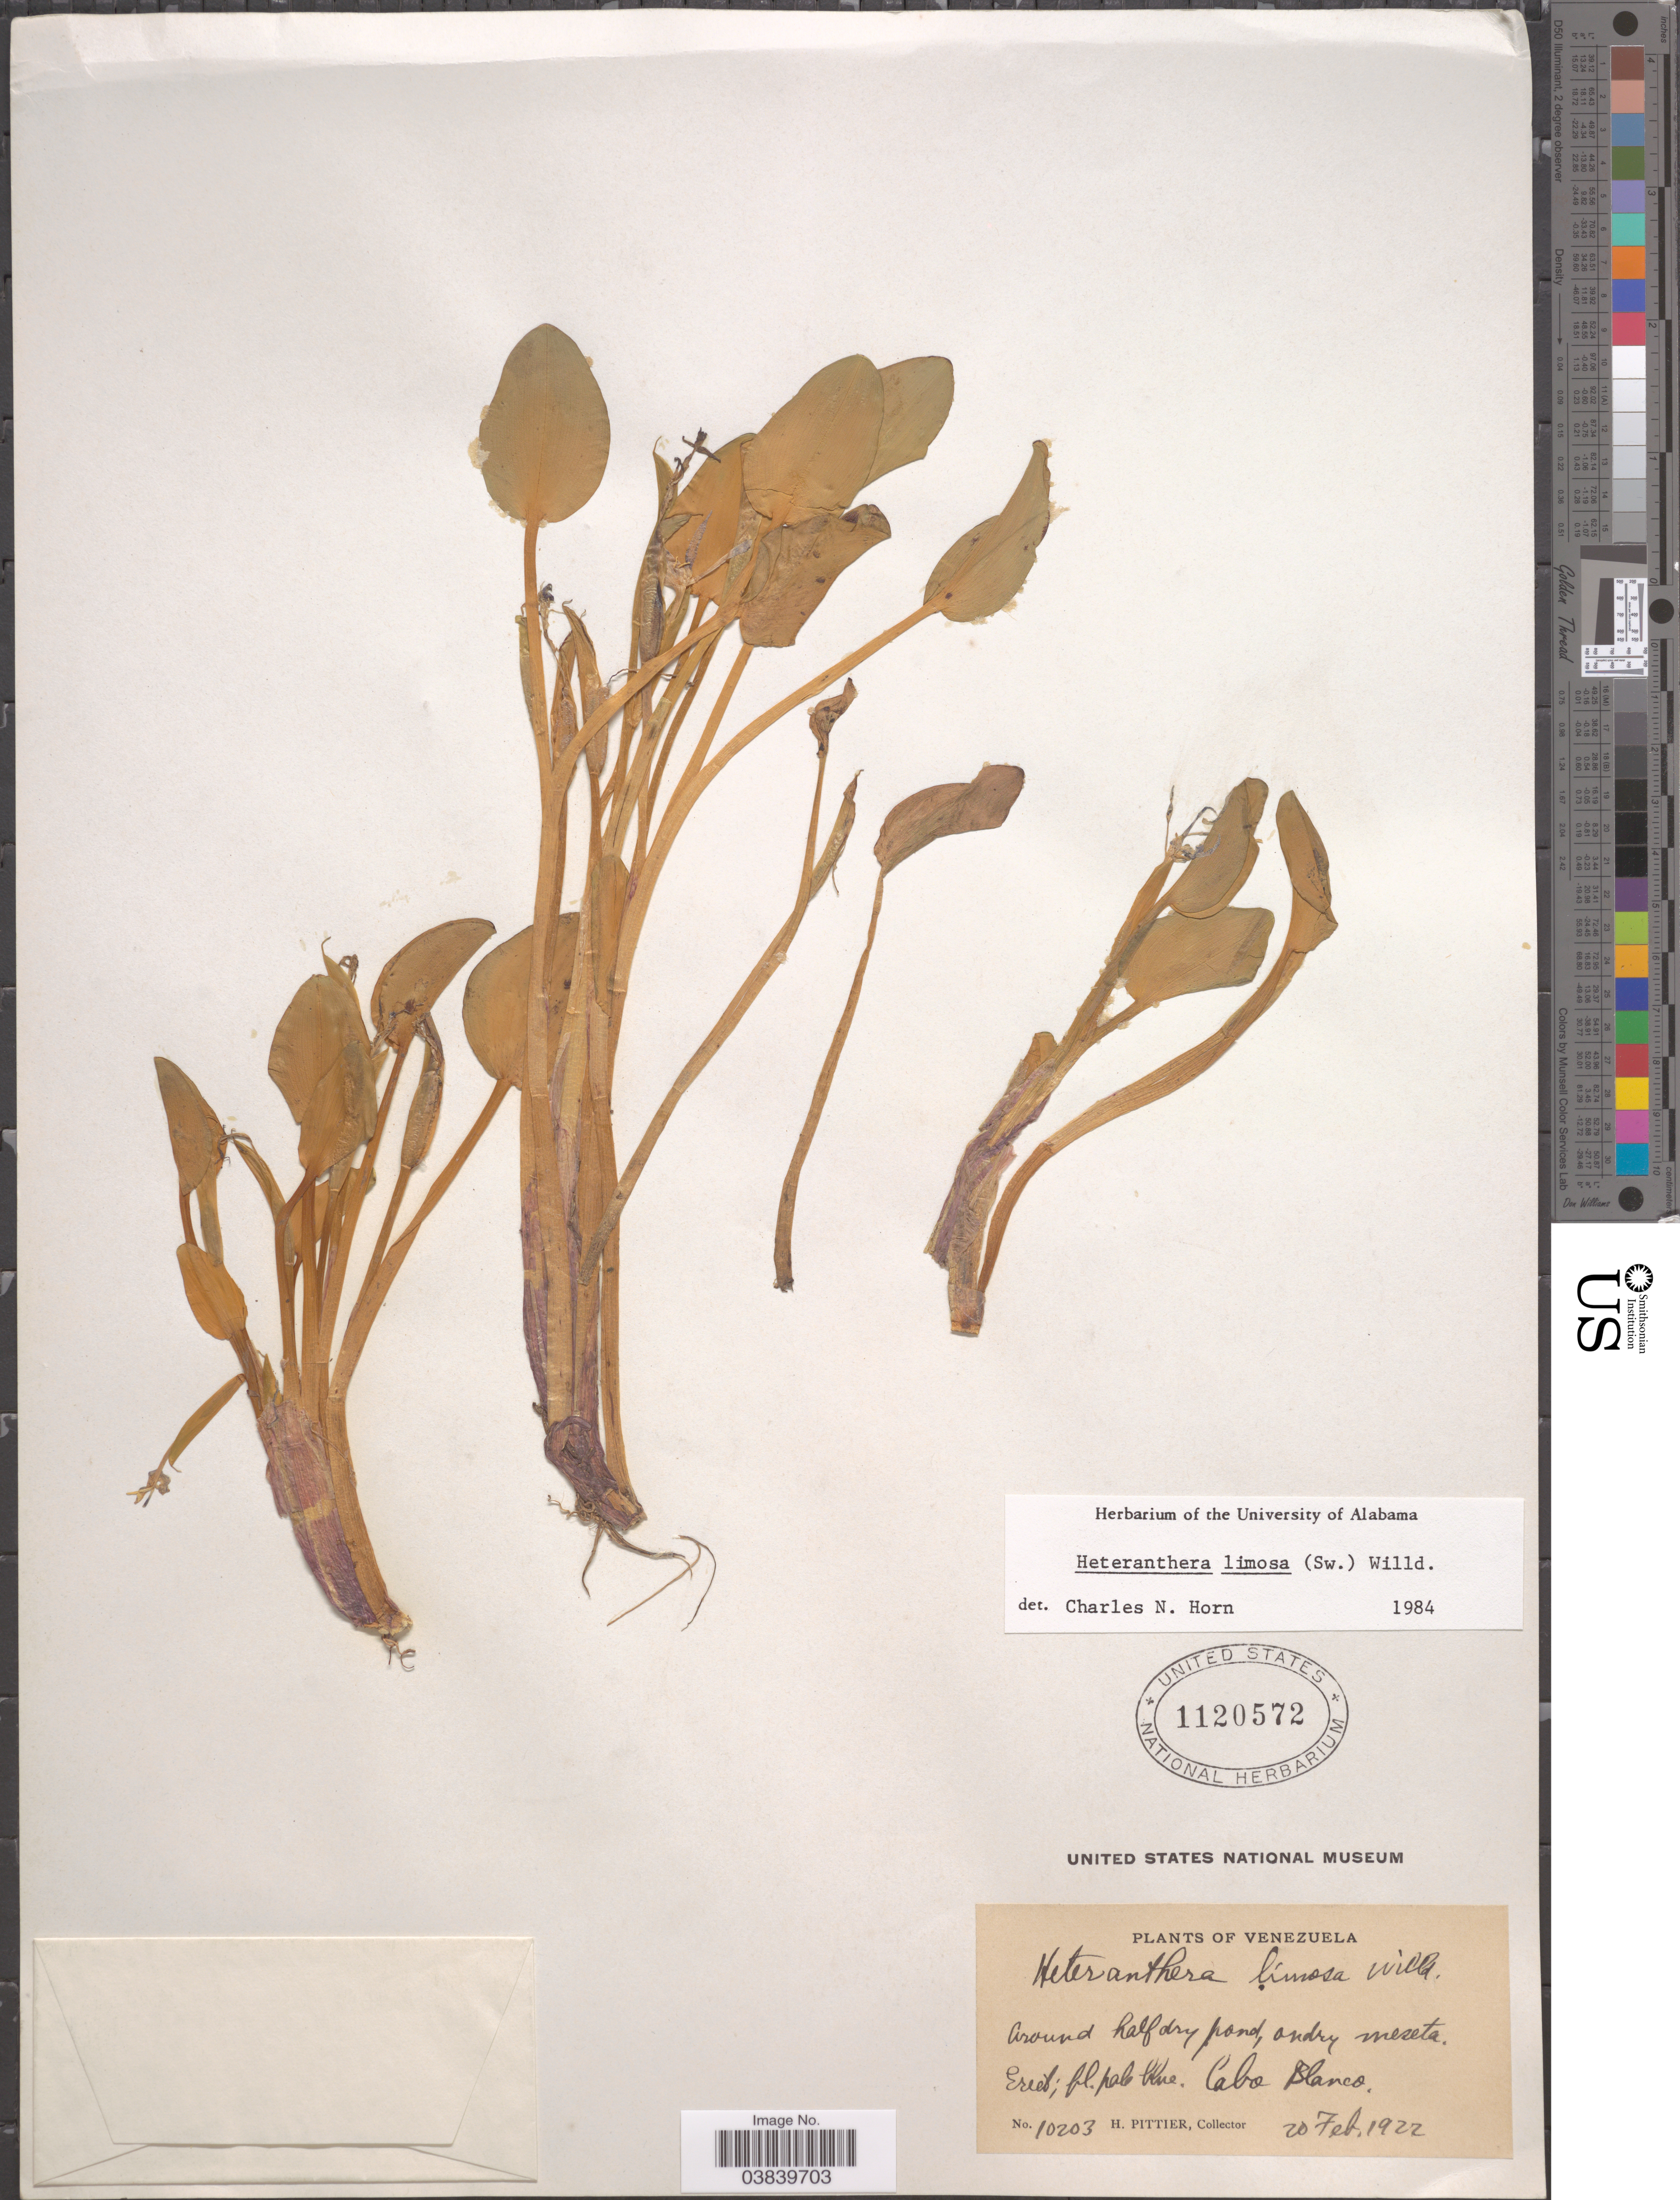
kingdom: Plantae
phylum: Tracheophyta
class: Liliopsida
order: Commelinales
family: Pontederiaceae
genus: Heteranthera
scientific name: Heteranthera limosa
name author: (Sw.) Willd.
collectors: H. F. Pittier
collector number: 10203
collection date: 1922-02-20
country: Venezuela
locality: Cabre Blanco.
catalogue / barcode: US 1120572